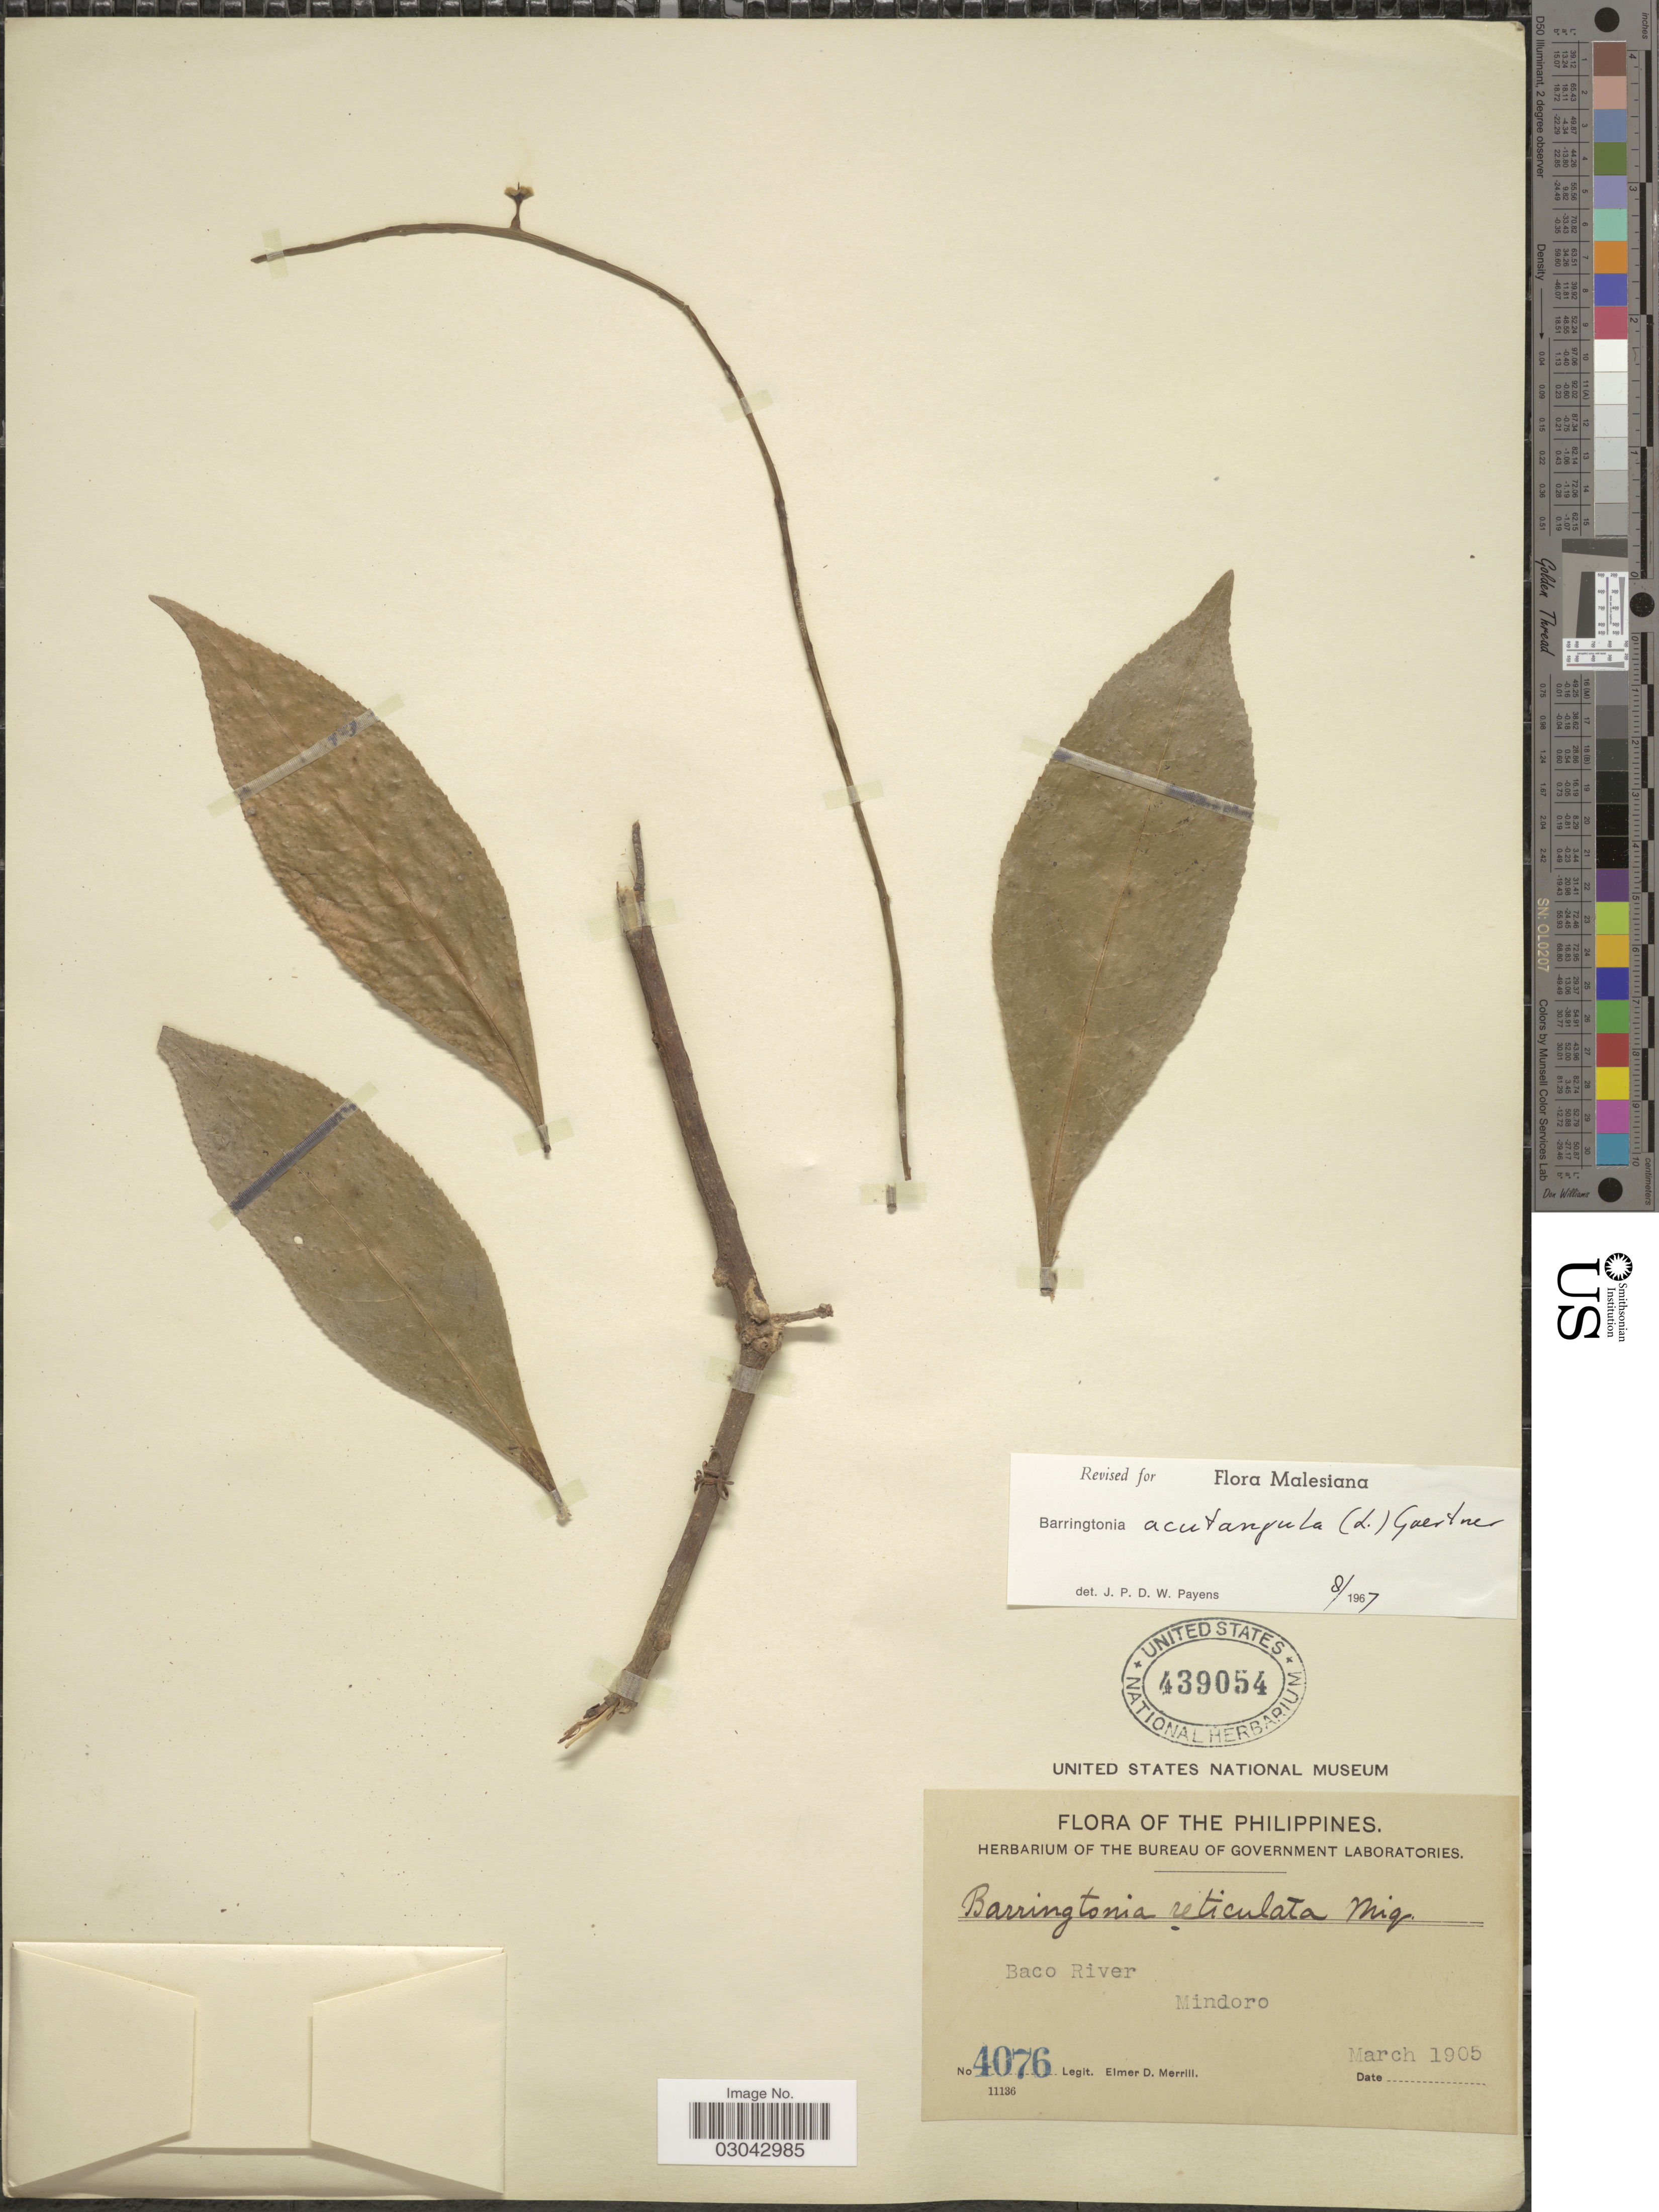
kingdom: Plantae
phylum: Tracheophyta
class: Magnoliopsida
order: Ericales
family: Lecythidaceae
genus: Barringtonia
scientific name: Barringtonia acutangula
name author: (L.) Gaertn.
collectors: E. D. Merrill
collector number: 4076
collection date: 1905-03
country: Philippines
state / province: Mimaropa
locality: Baco River, Mindoro.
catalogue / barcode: US 439054